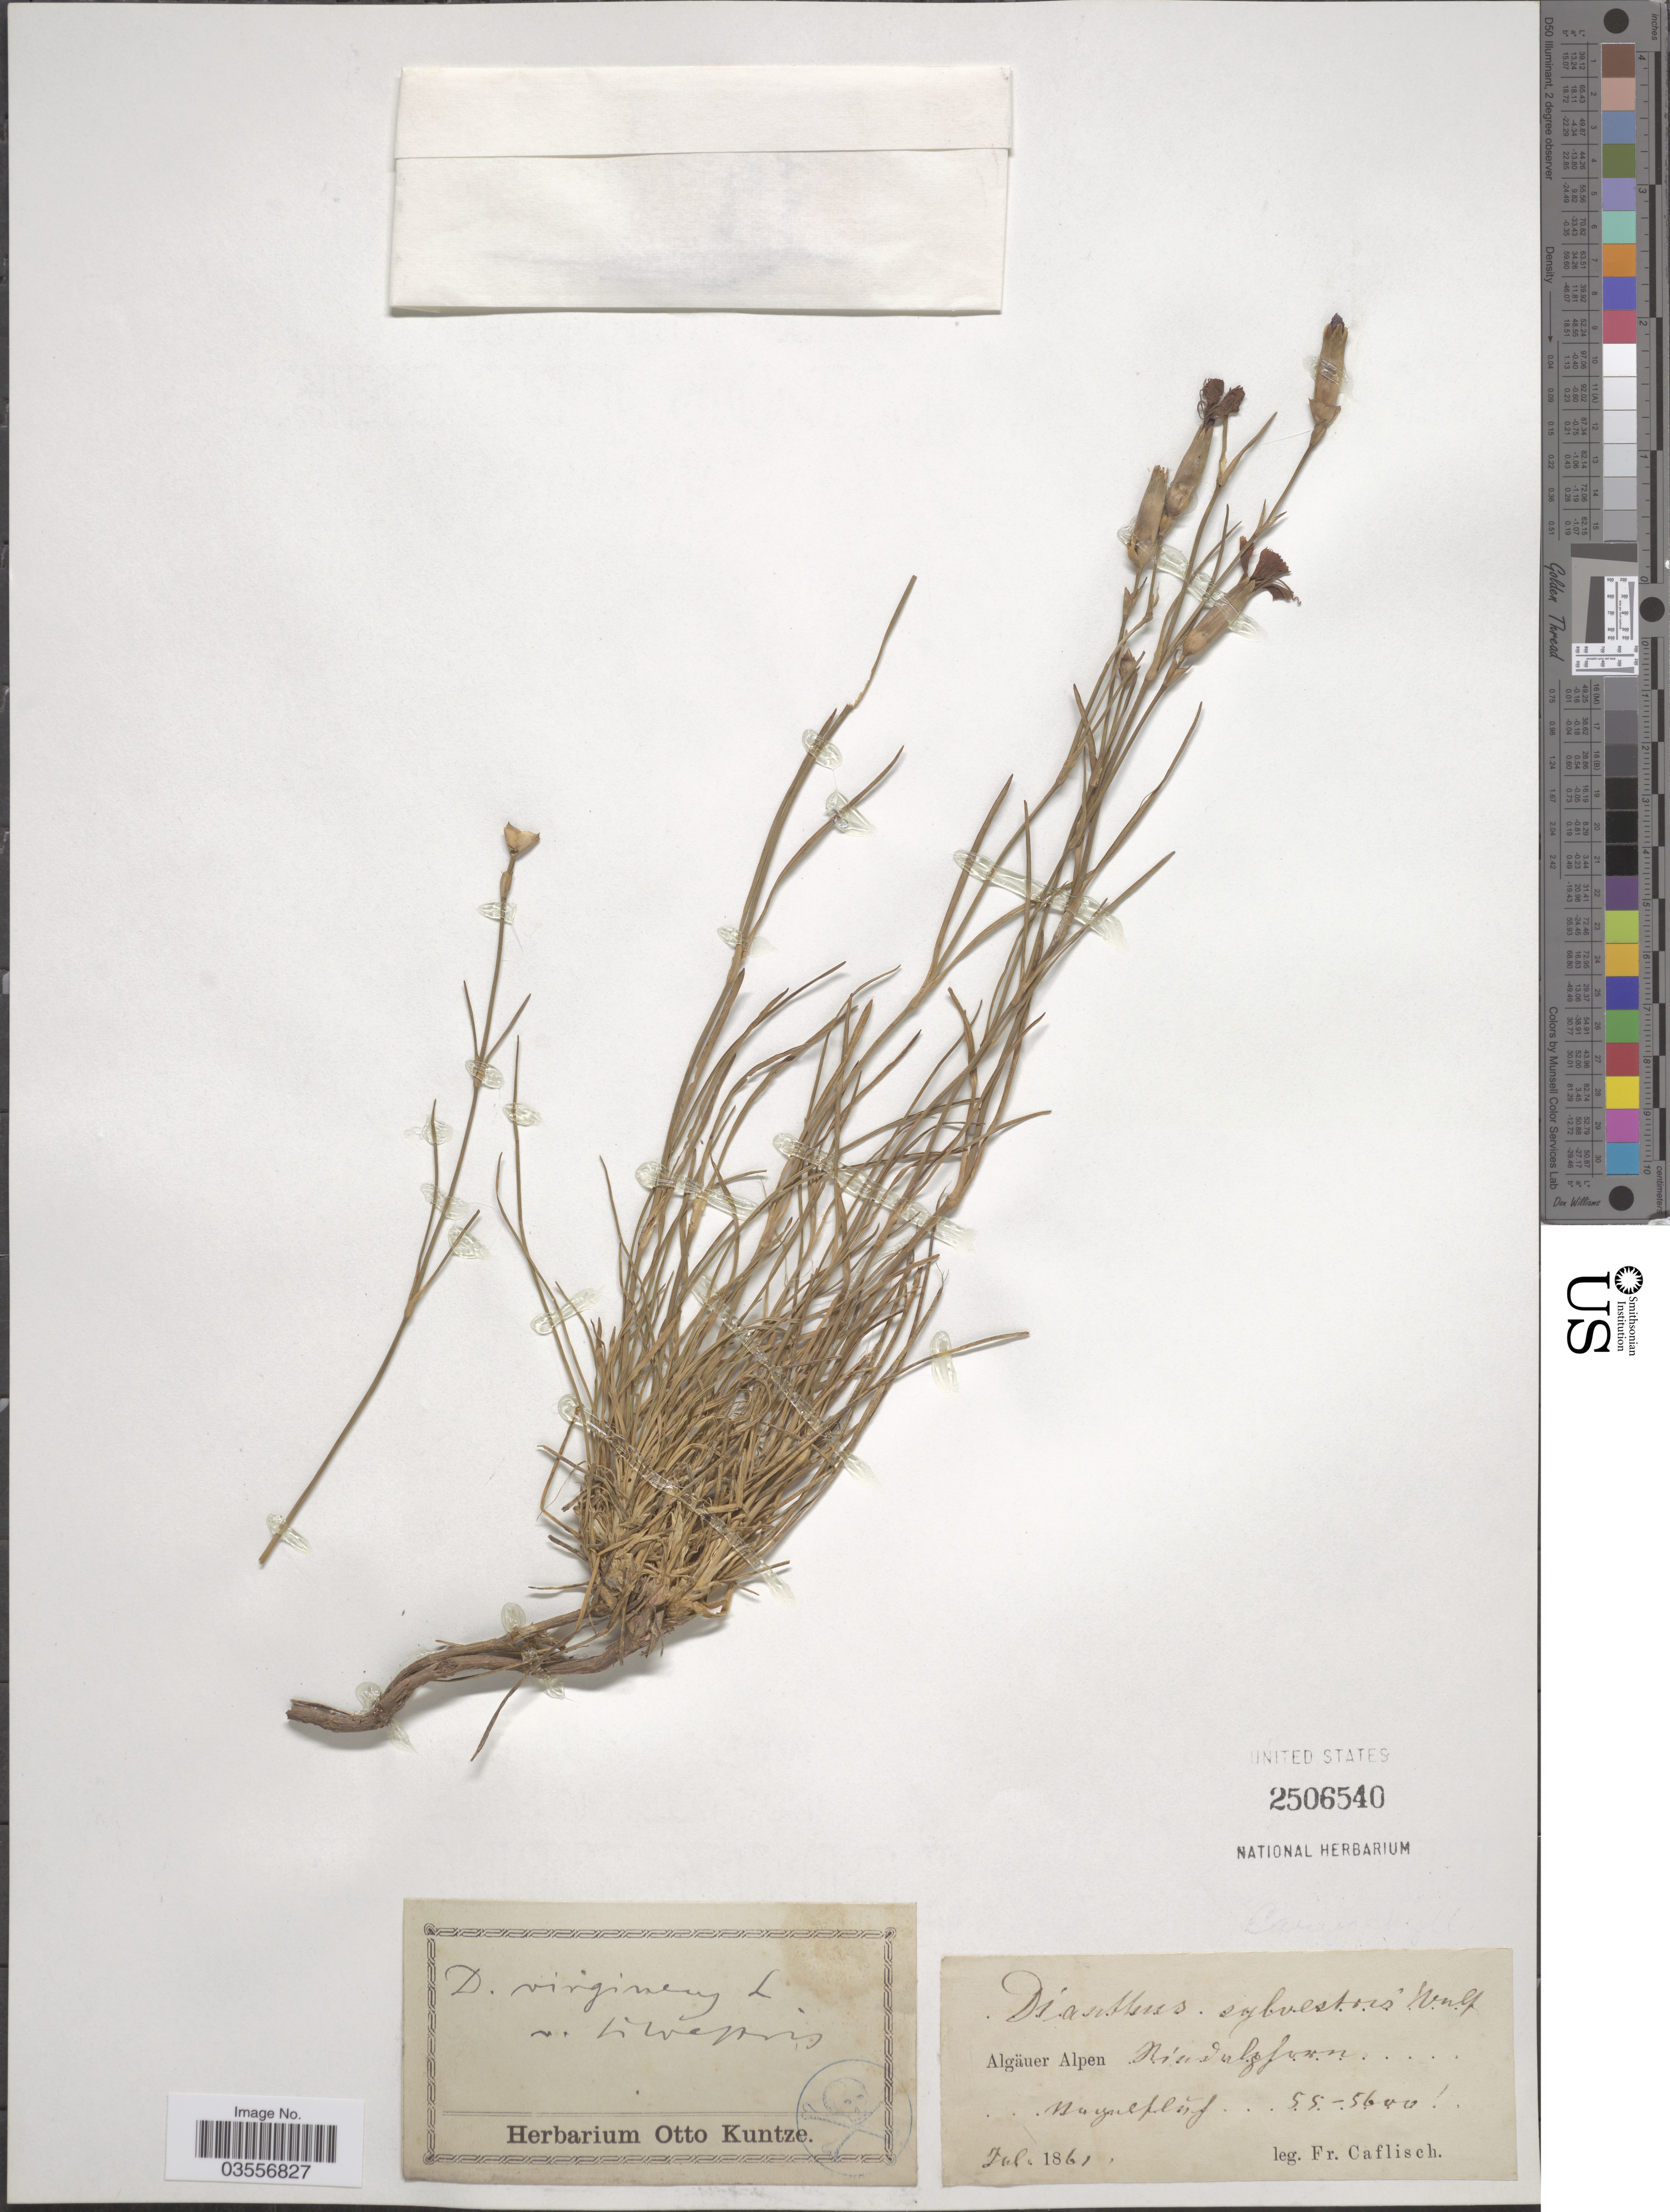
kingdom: Plantae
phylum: Tracheophyta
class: Magnoliopsida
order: Caryophyllales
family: Caryophyllaceae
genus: Dianthus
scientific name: Dianthus virgineus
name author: Hablitz ex M. Bieb.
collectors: J. F. Caflisch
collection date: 1861-07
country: Germany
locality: Algäuer Alpen Rindulgfown [interpreted] naupelfuf [interpreted].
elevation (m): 1676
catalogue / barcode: US 2506540